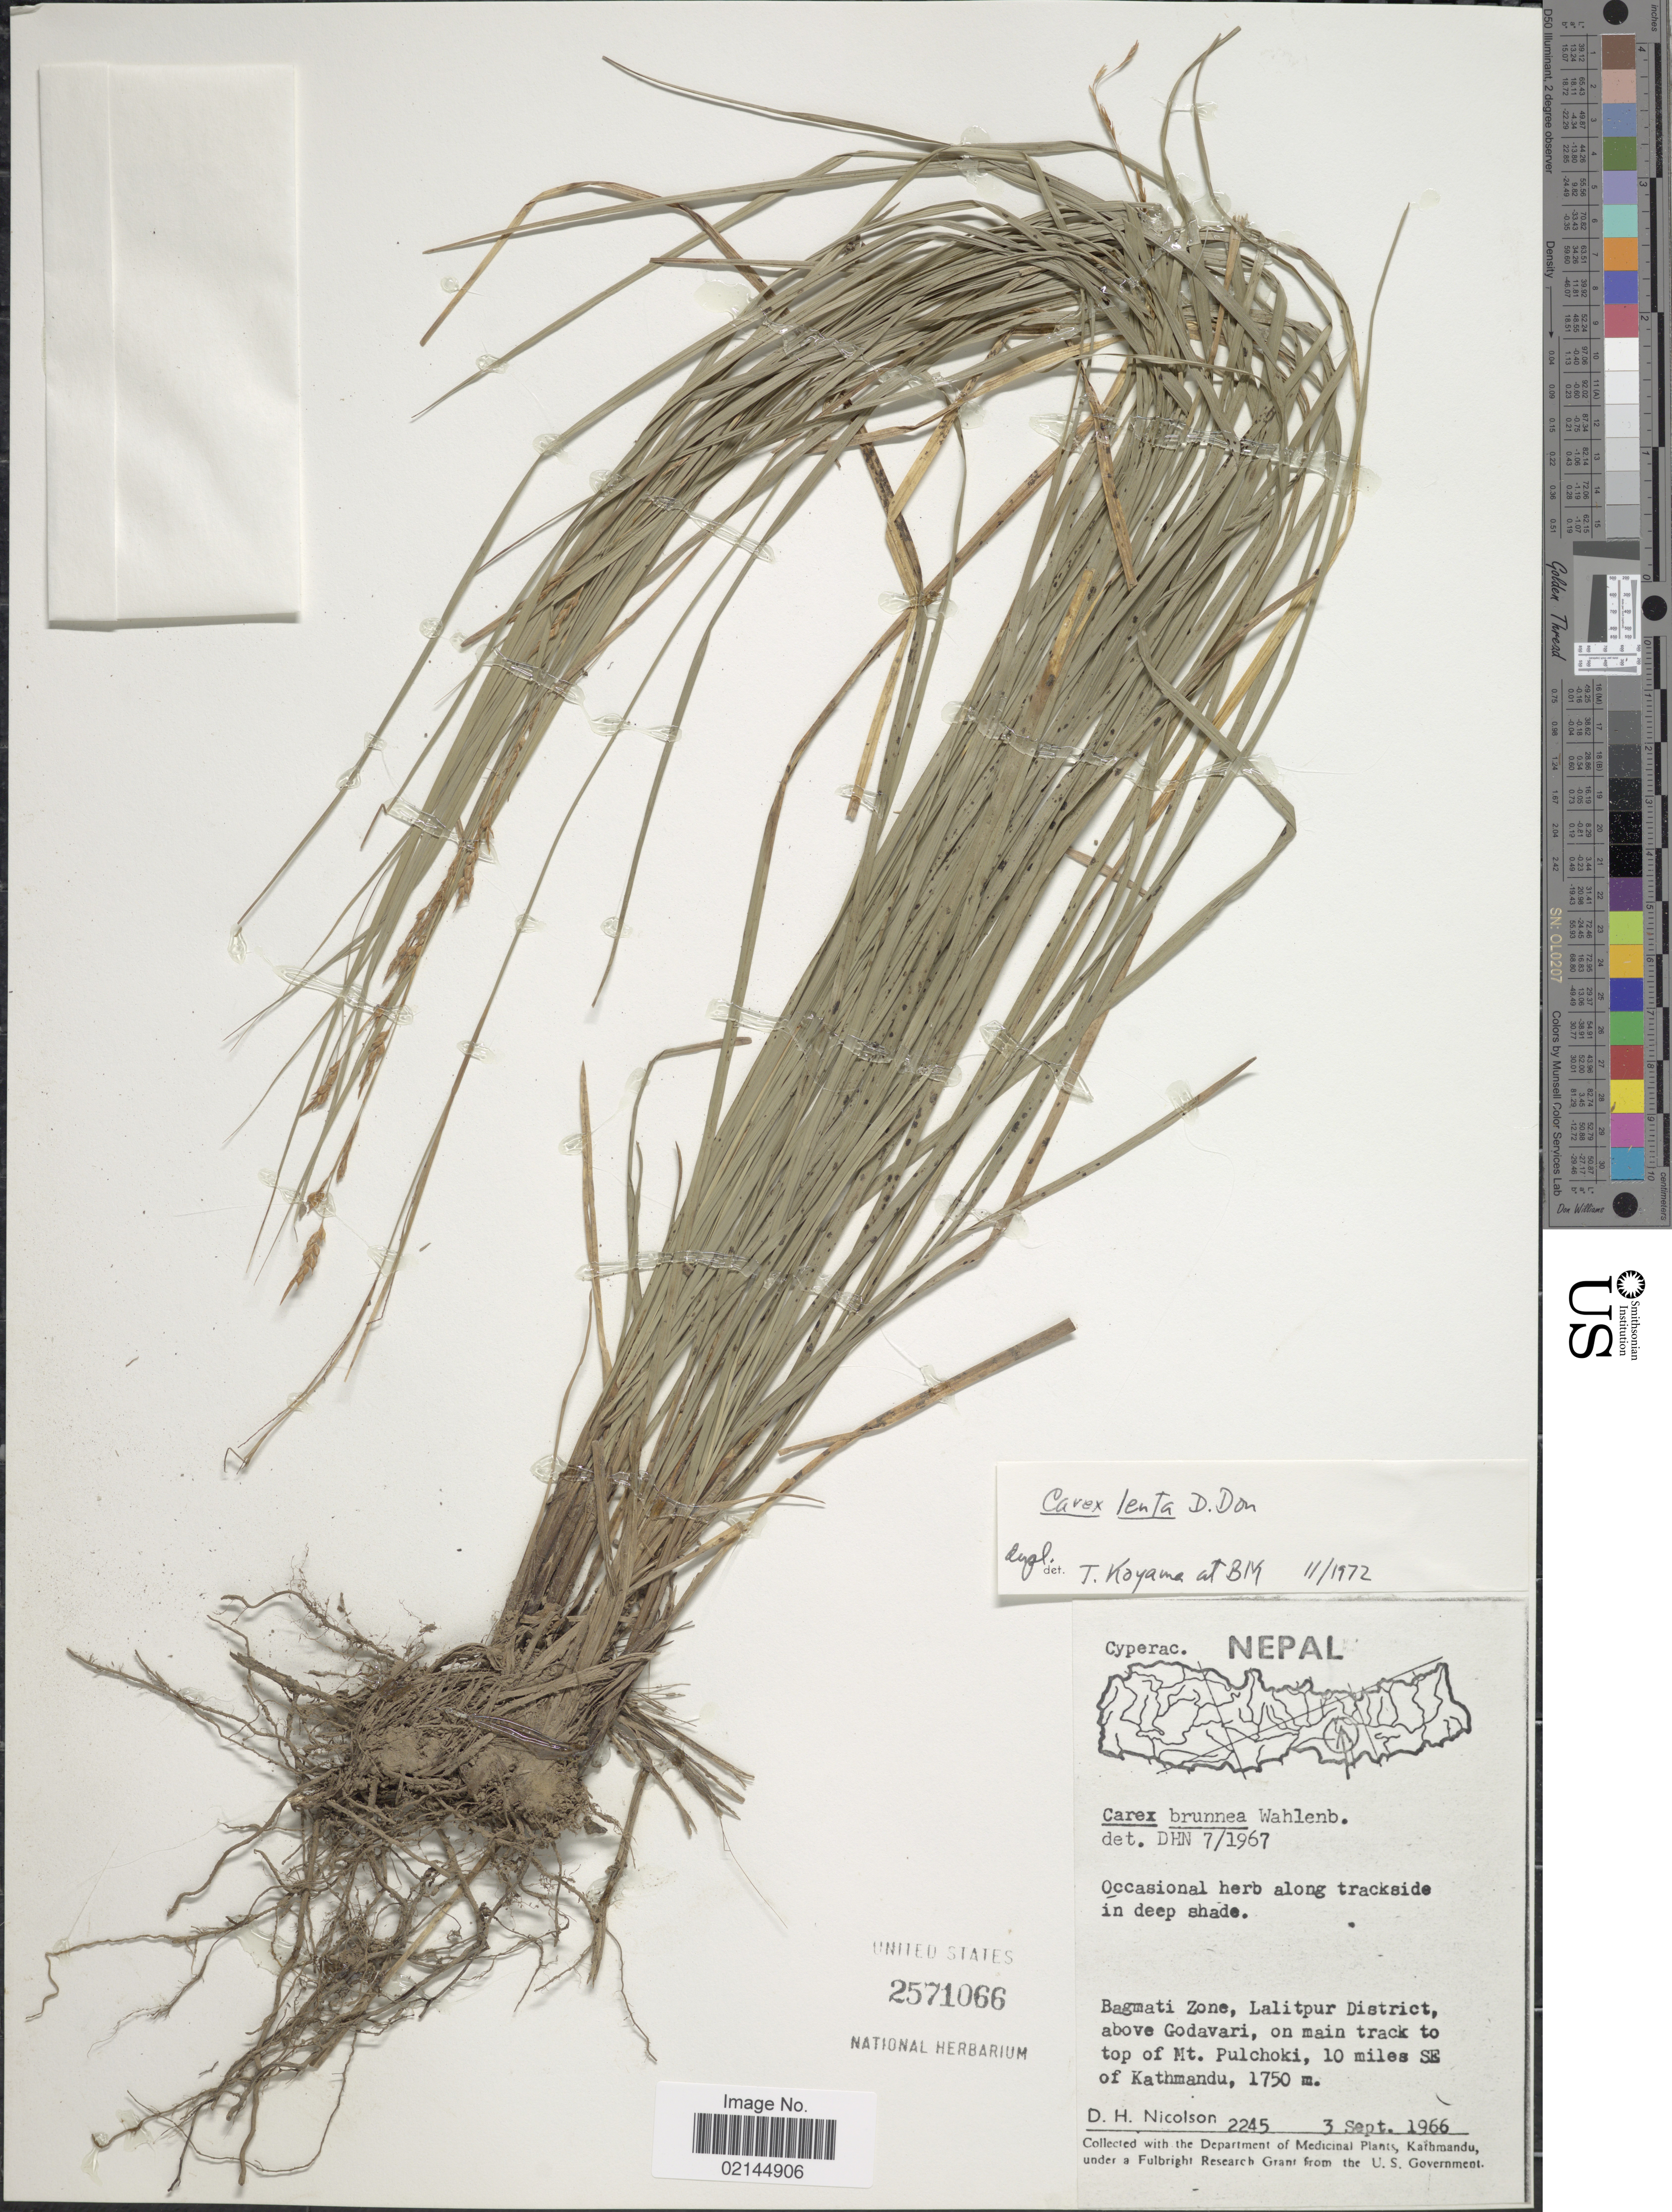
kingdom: Plantae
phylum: Tracheophyta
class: Liliopsida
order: Poales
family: Cyperaceae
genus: Carex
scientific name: Carex lenta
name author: D. Don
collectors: D. H. Nicolson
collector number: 2245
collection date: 1966-09-03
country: Nepal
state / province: Bagmati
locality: Bagmati Zone, Lalitpur District, above Godavari, on main track to top of Mt. Pulchoki, 10 miles SE of Kathmandu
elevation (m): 1750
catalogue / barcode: US 2571066